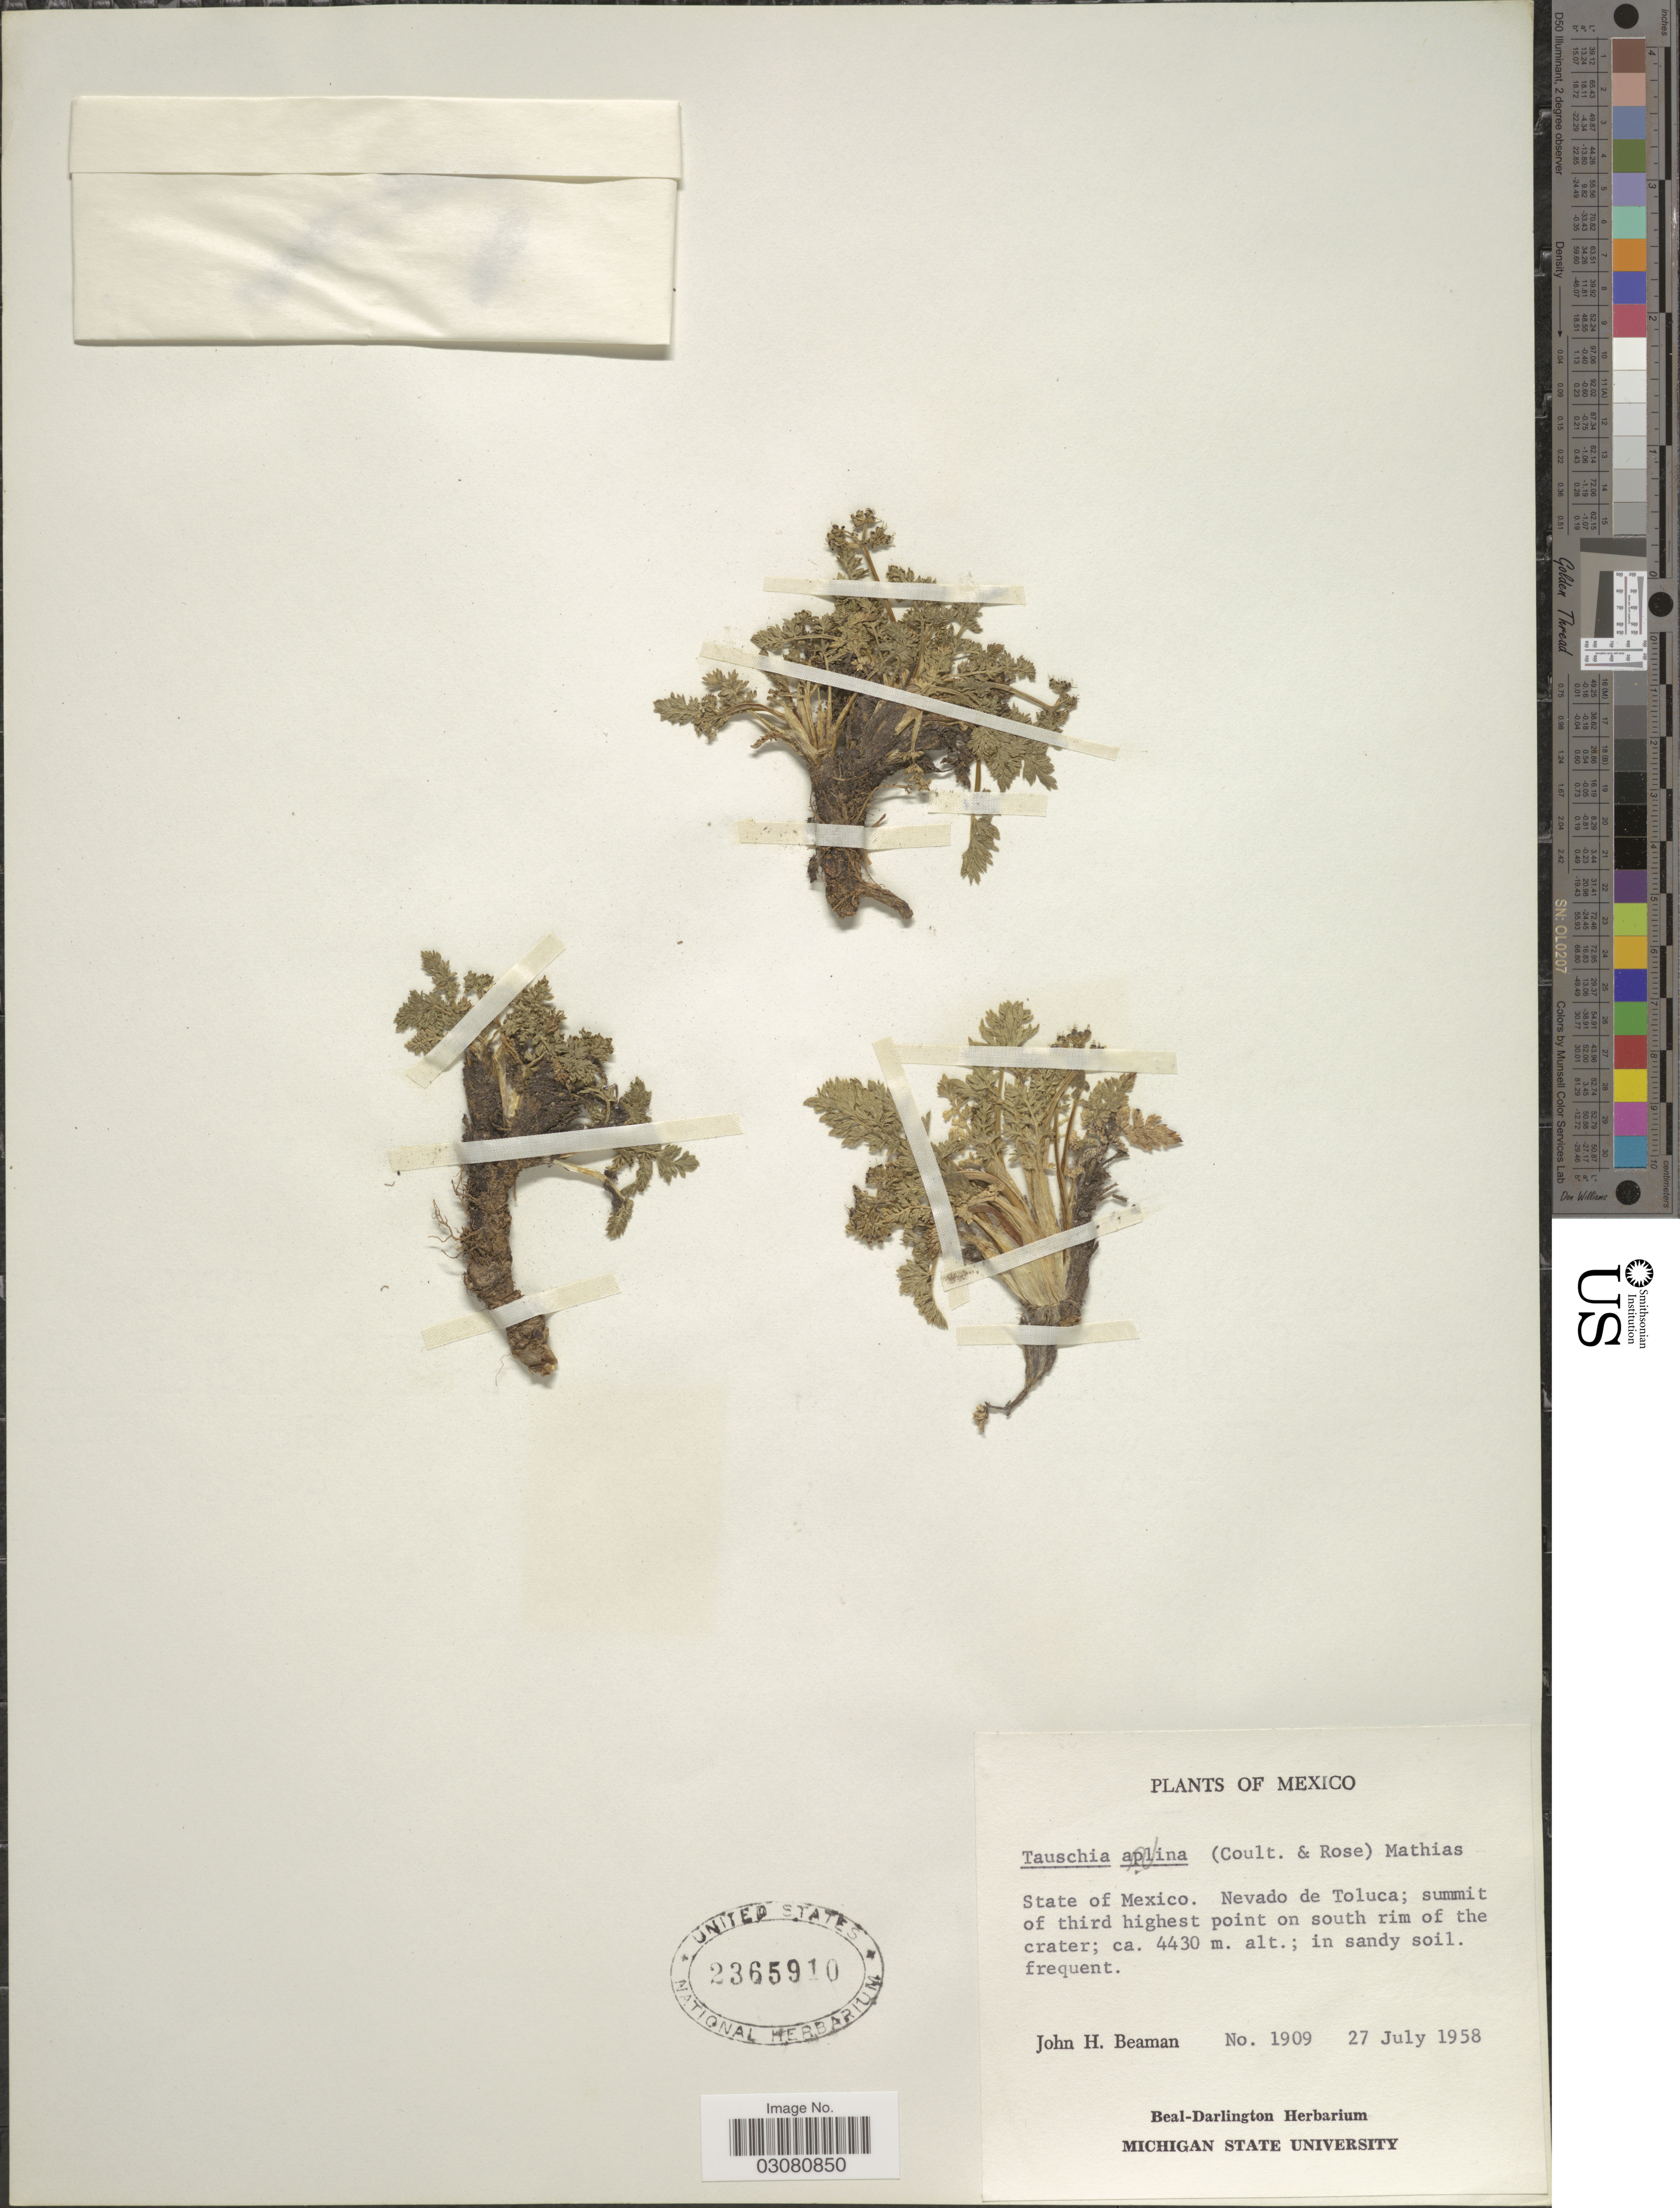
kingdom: Plantae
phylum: Tracheophyta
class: Magnoliopsida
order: Apiales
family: Apiaceae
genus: Tauschia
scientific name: Tauschia alpina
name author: (J.M. Coult. & Rose) Mathias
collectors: J. H. Beaman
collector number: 1909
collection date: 1958-07-27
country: Mexico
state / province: México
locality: Nevado de Toluca; summit of third highest point on south rim of the crater.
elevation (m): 4430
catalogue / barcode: US 2365910